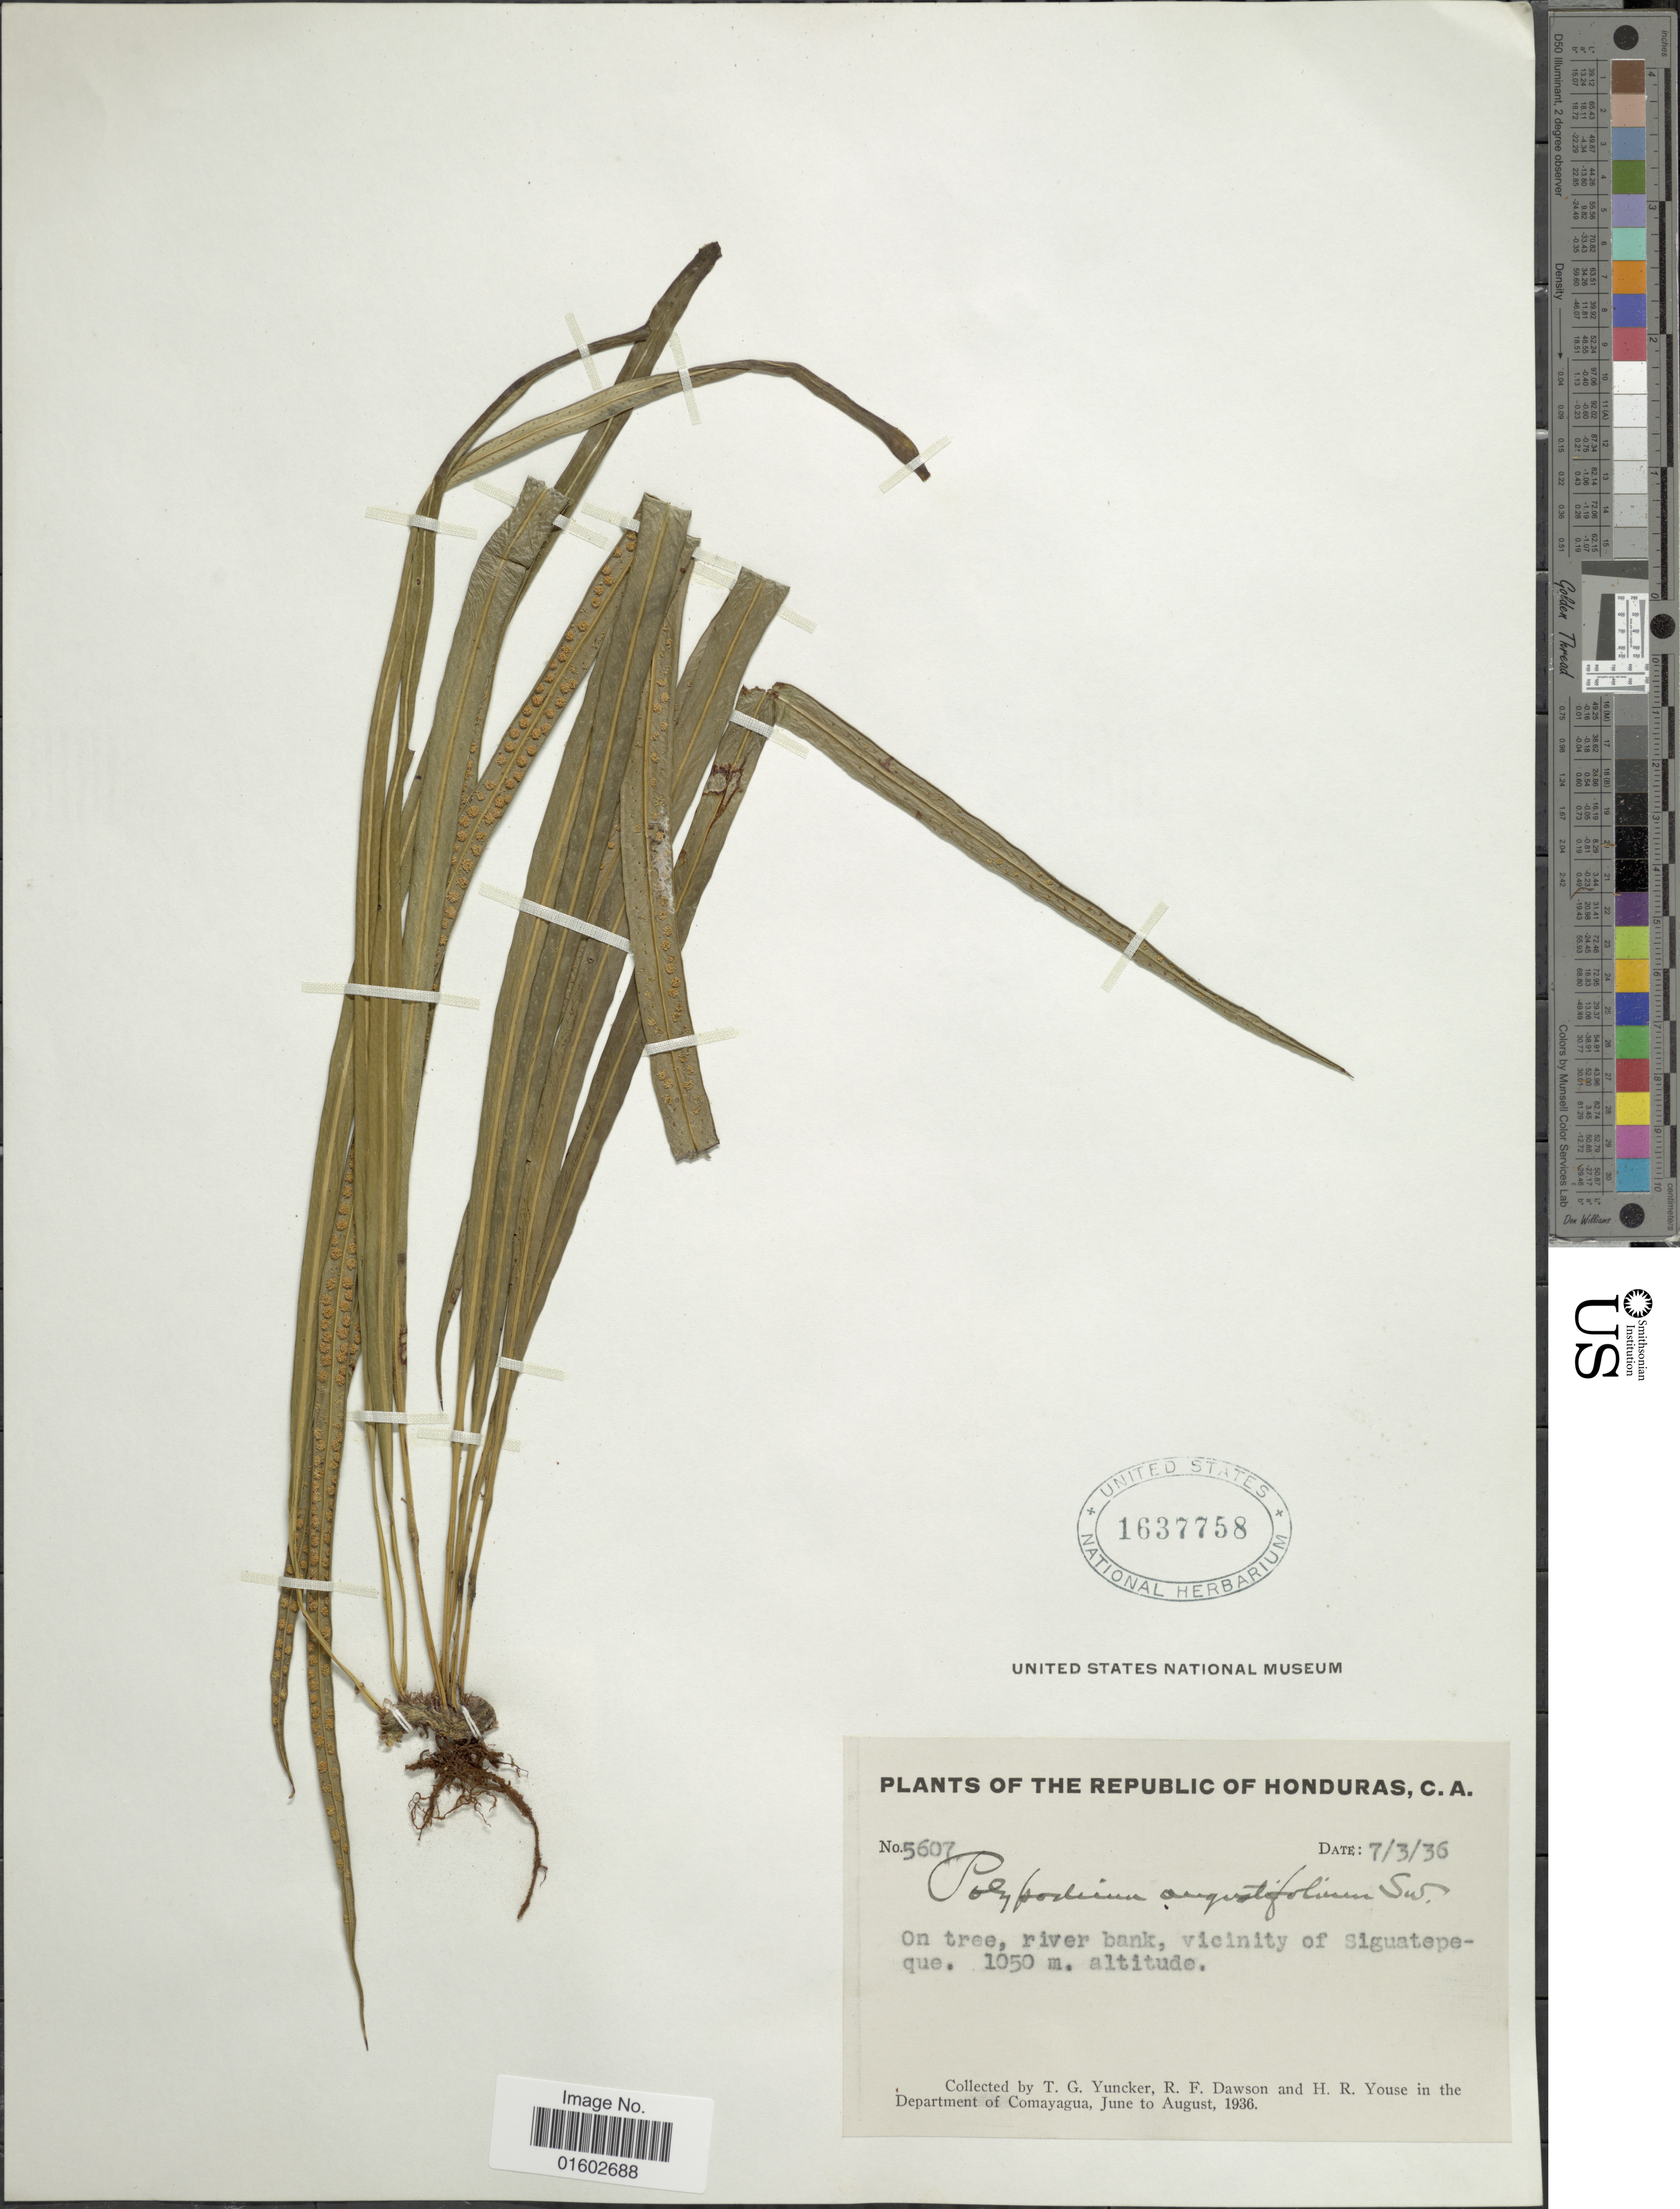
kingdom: Plantae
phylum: Tracheophyta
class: Polypodiopsida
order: Polypodiales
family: Polypodiaceae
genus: Campyloneurum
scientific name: Campyloneurum angustifolium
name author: (Sw.) Fée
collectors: T. G. Yuncker, R. F. Dawson & H. Youse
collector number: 5607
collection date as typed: Transcribed d/m/y: 7/3/36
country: Honduras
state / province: Comayagua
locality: Vicinity of Siguatepeque, Department of Comayagua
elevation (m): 1050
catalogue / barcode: US 1637758